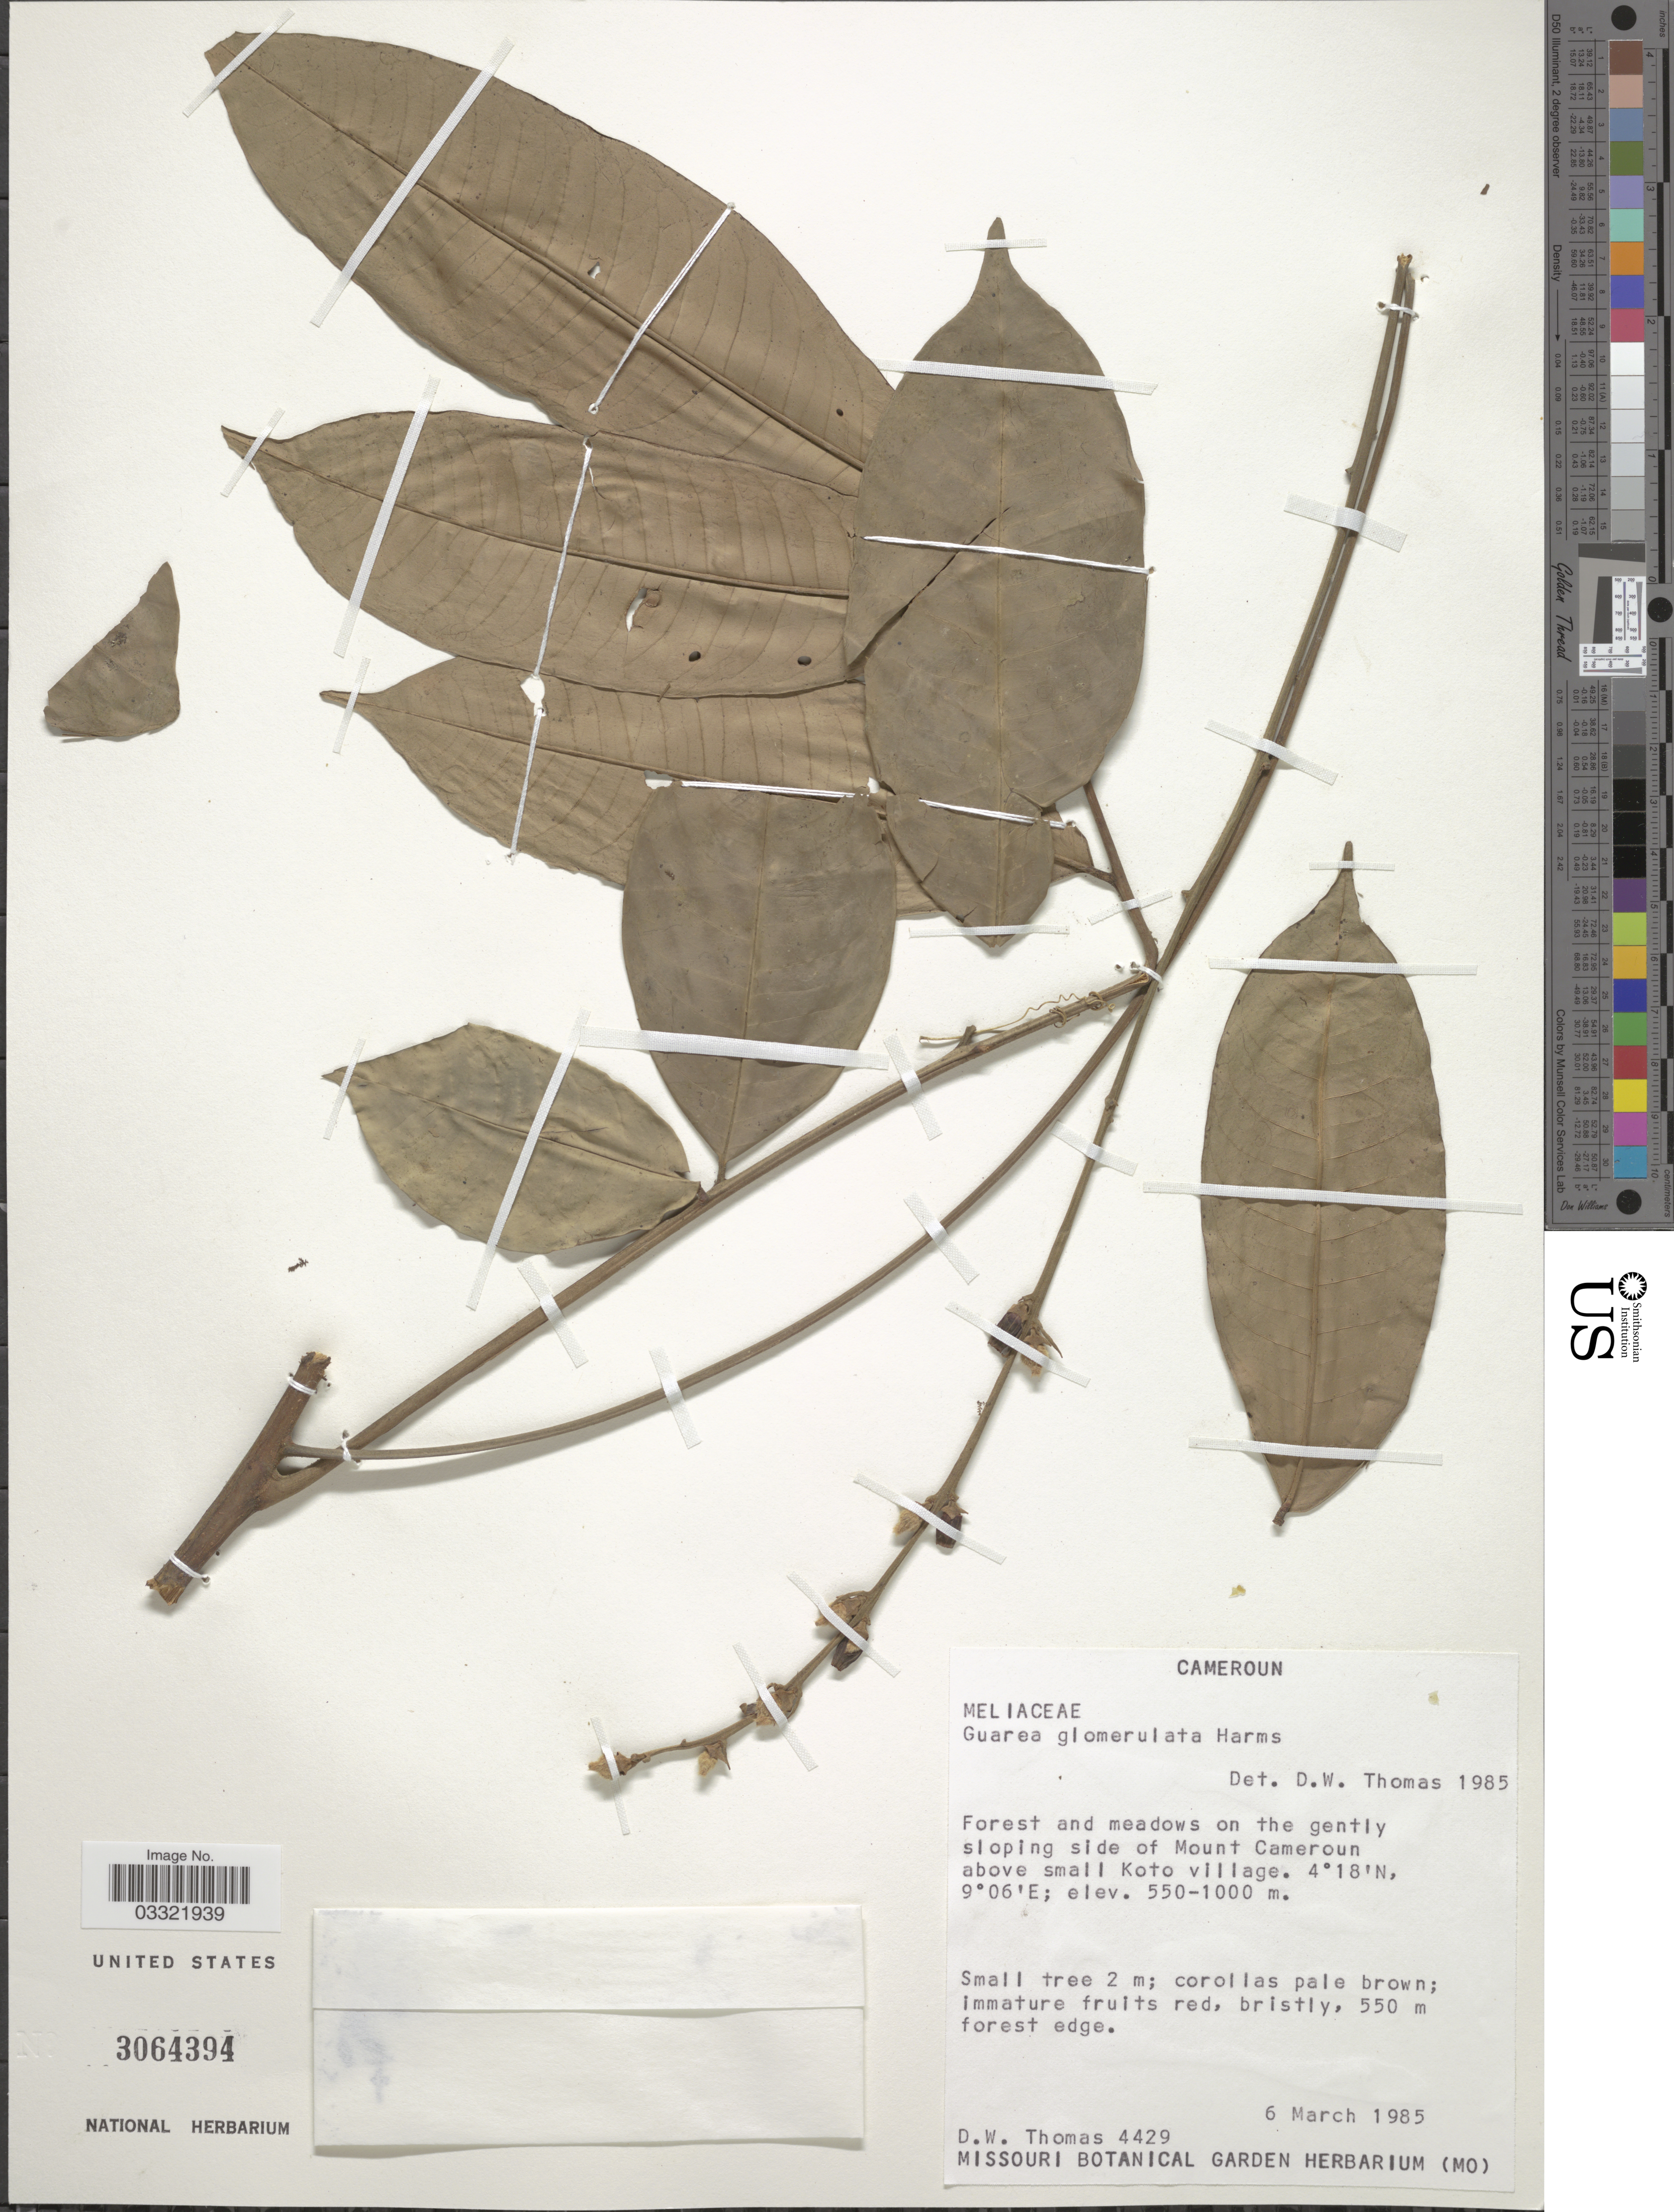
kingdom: Plantae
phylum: Tracheophyta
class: Magnoliopsida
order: Sapindales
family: Meliaceae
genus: Neoguarea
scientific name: Neoguarea glomerulata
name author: (Harms) Koenen & J.J. de Wilde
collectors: D. W. Thomas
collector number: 4429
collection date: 1985-03-06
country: Cameroon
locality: Forest and meadows on the gently sloping side of Mount Cameroun above small Koto village.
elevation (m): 550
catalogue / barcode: US 3064394